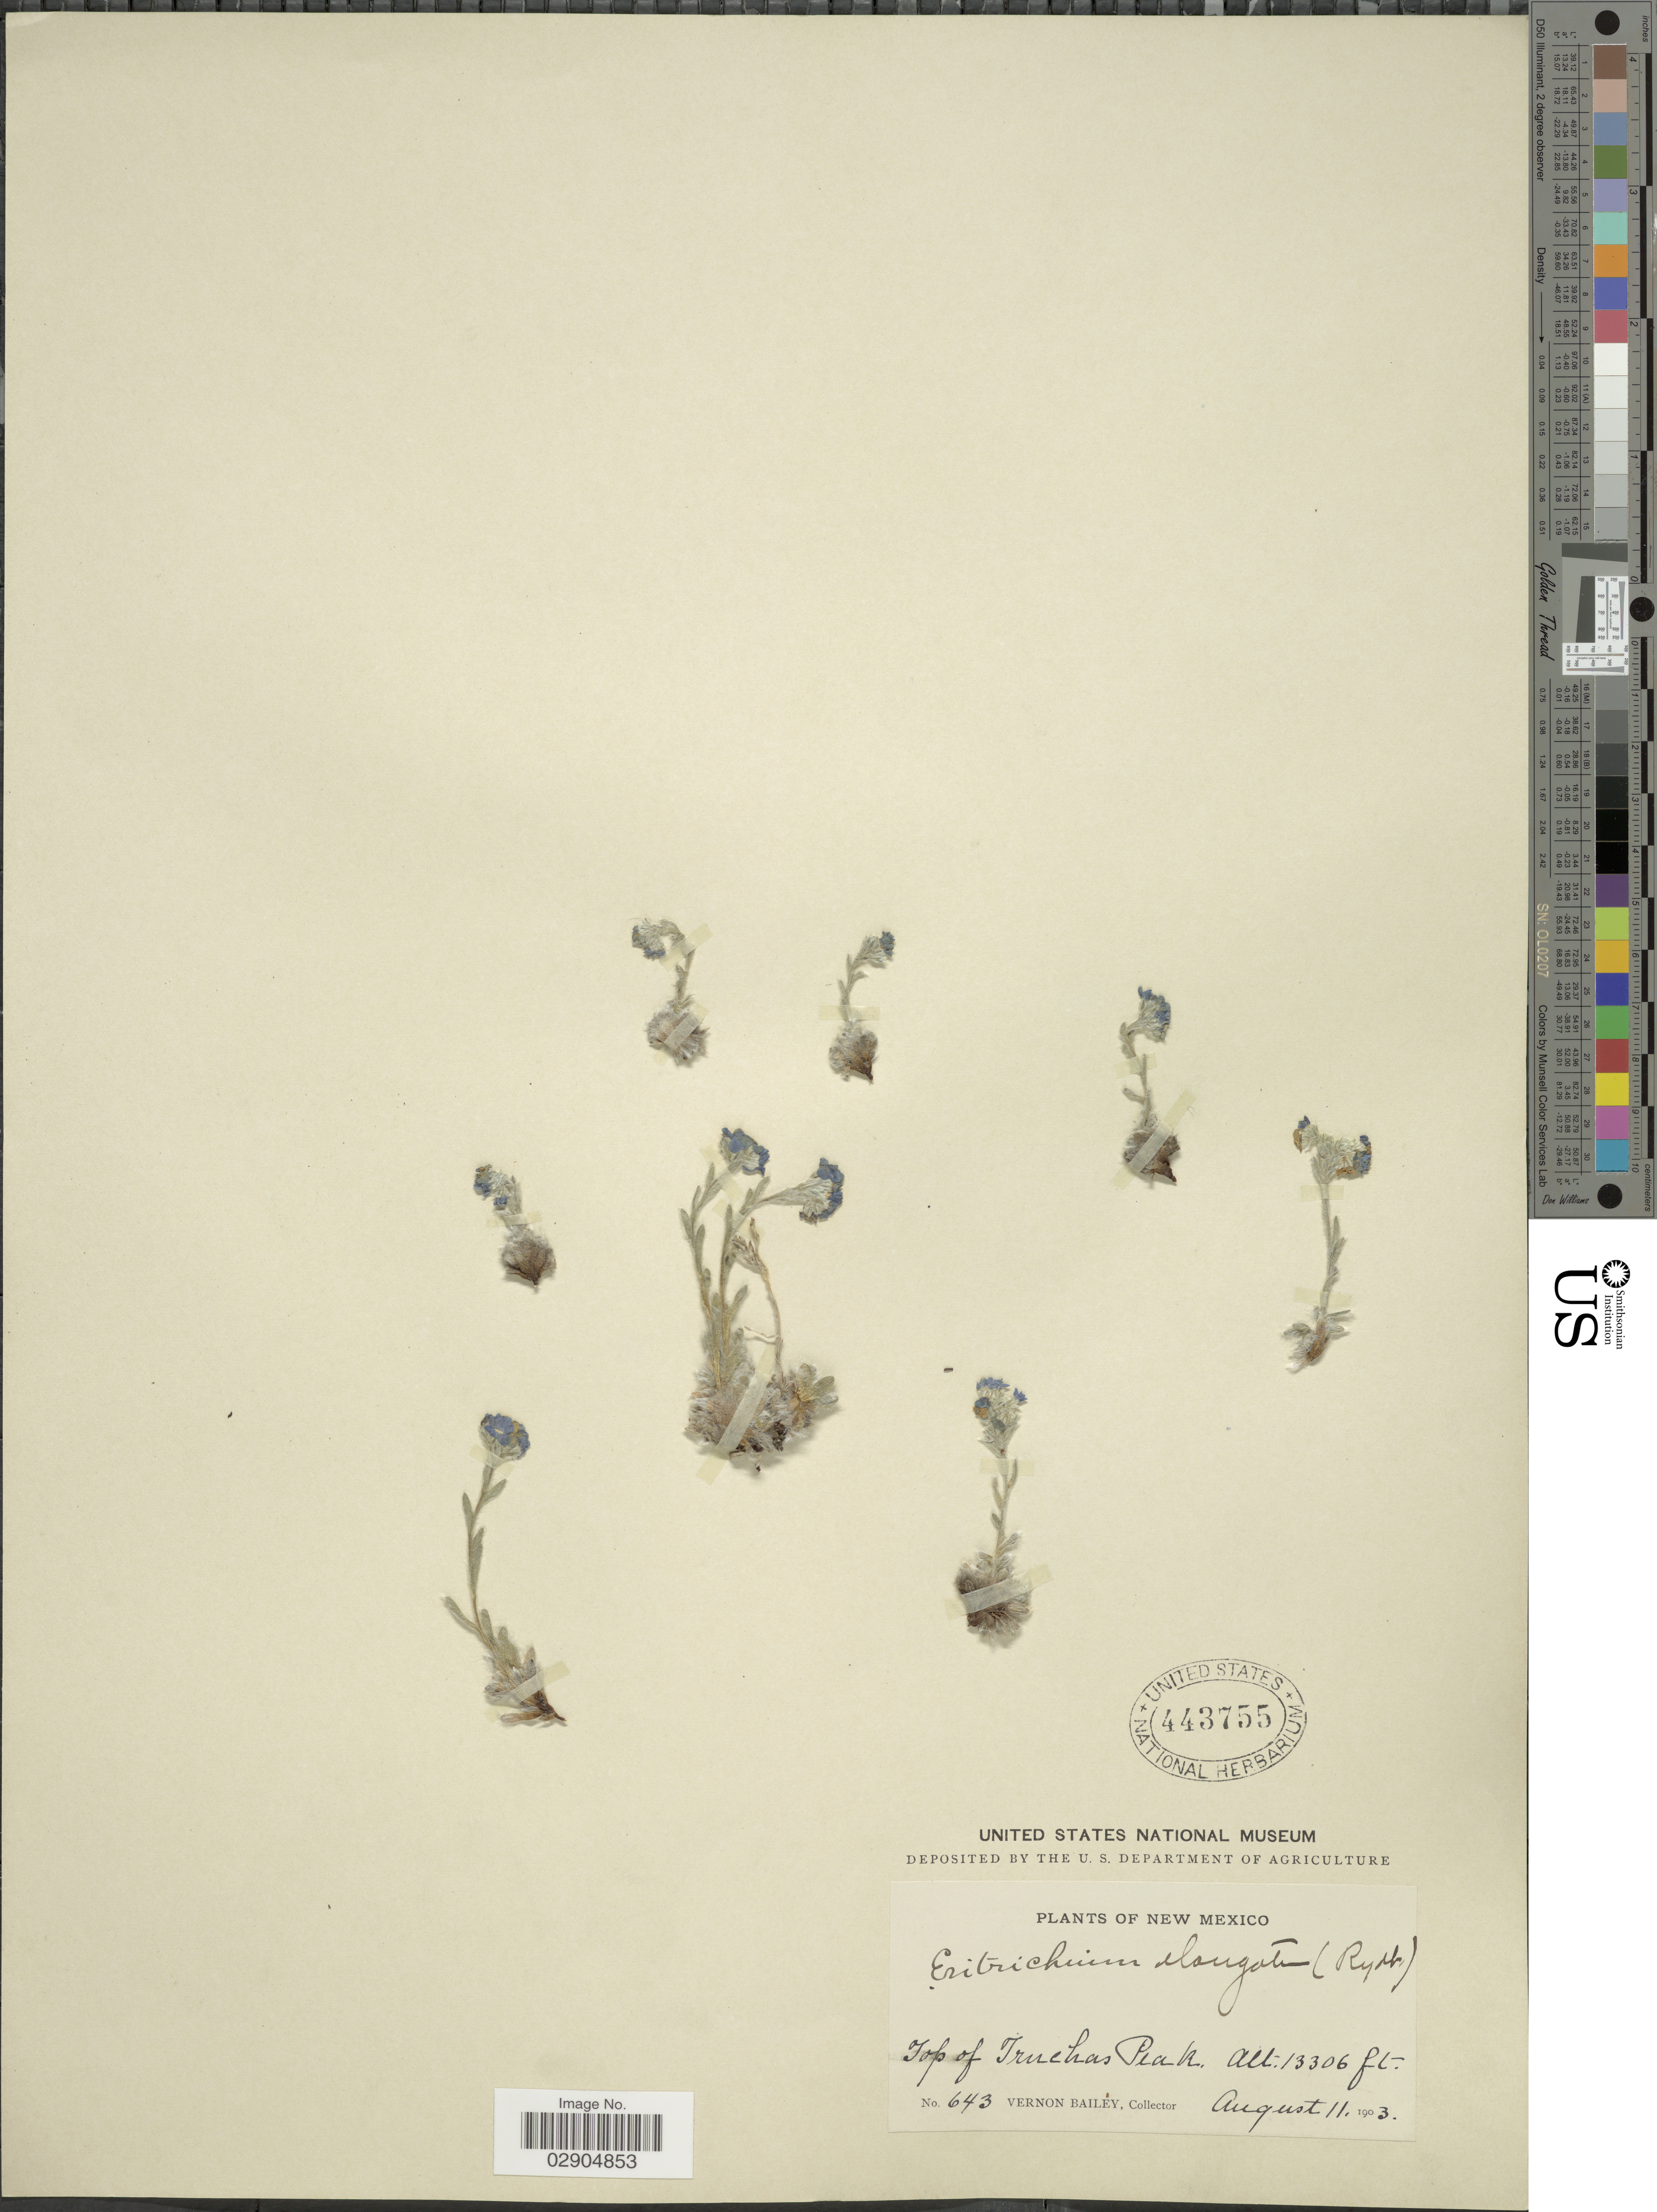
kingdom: Plantae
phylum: Tracheophyta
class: Magnoliopsida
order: Boraginales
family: Boraginaceae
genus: Eritrichium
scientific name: Eritrichium elongatum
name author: (Rydb.) W. Wight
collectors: V. O. Bailey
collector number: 643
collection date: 1903-08-11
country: United States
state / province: New Mexico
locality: Top of Truchas Peak.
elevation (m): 4056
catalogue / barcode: US 443755